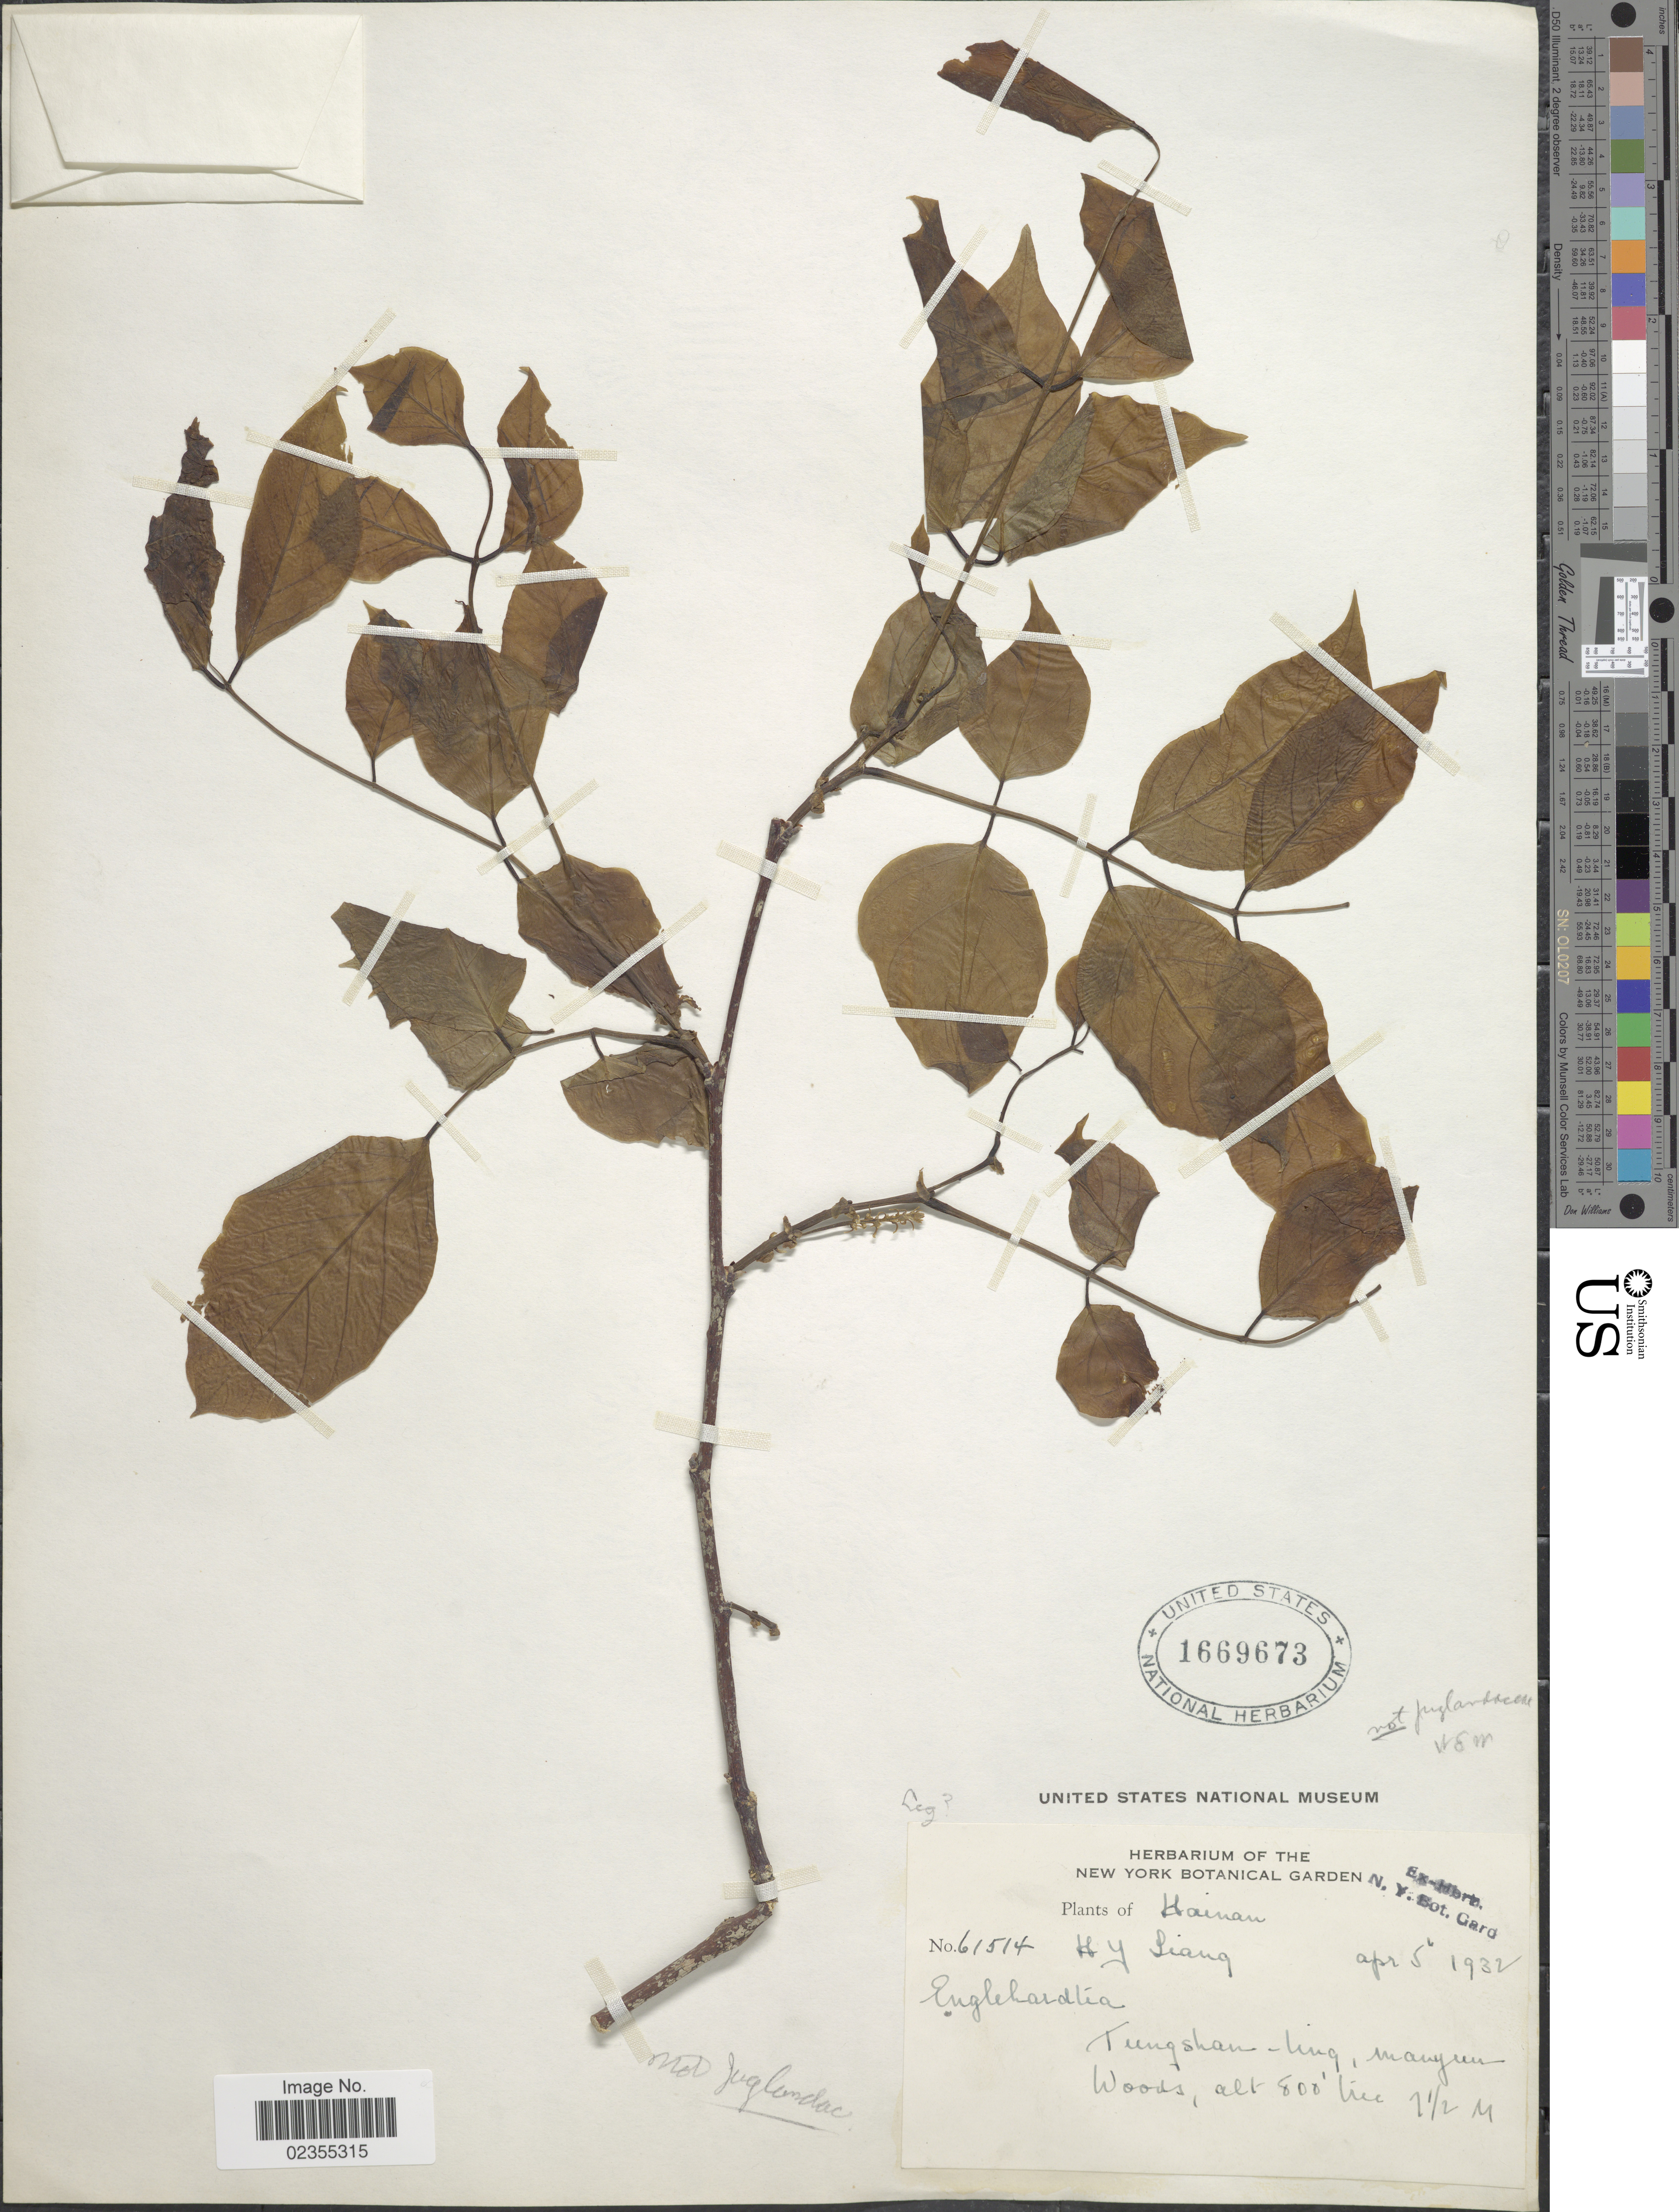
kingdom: Plantae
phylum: Tracheophyta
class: Magnoliopsida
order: Fabales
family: Fabaceae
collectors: H. Y. Liang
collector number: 61514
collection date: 1932-04-05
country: China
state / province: Hainan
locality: Tungshan-ling,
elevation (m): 244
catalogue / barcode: US 1669673